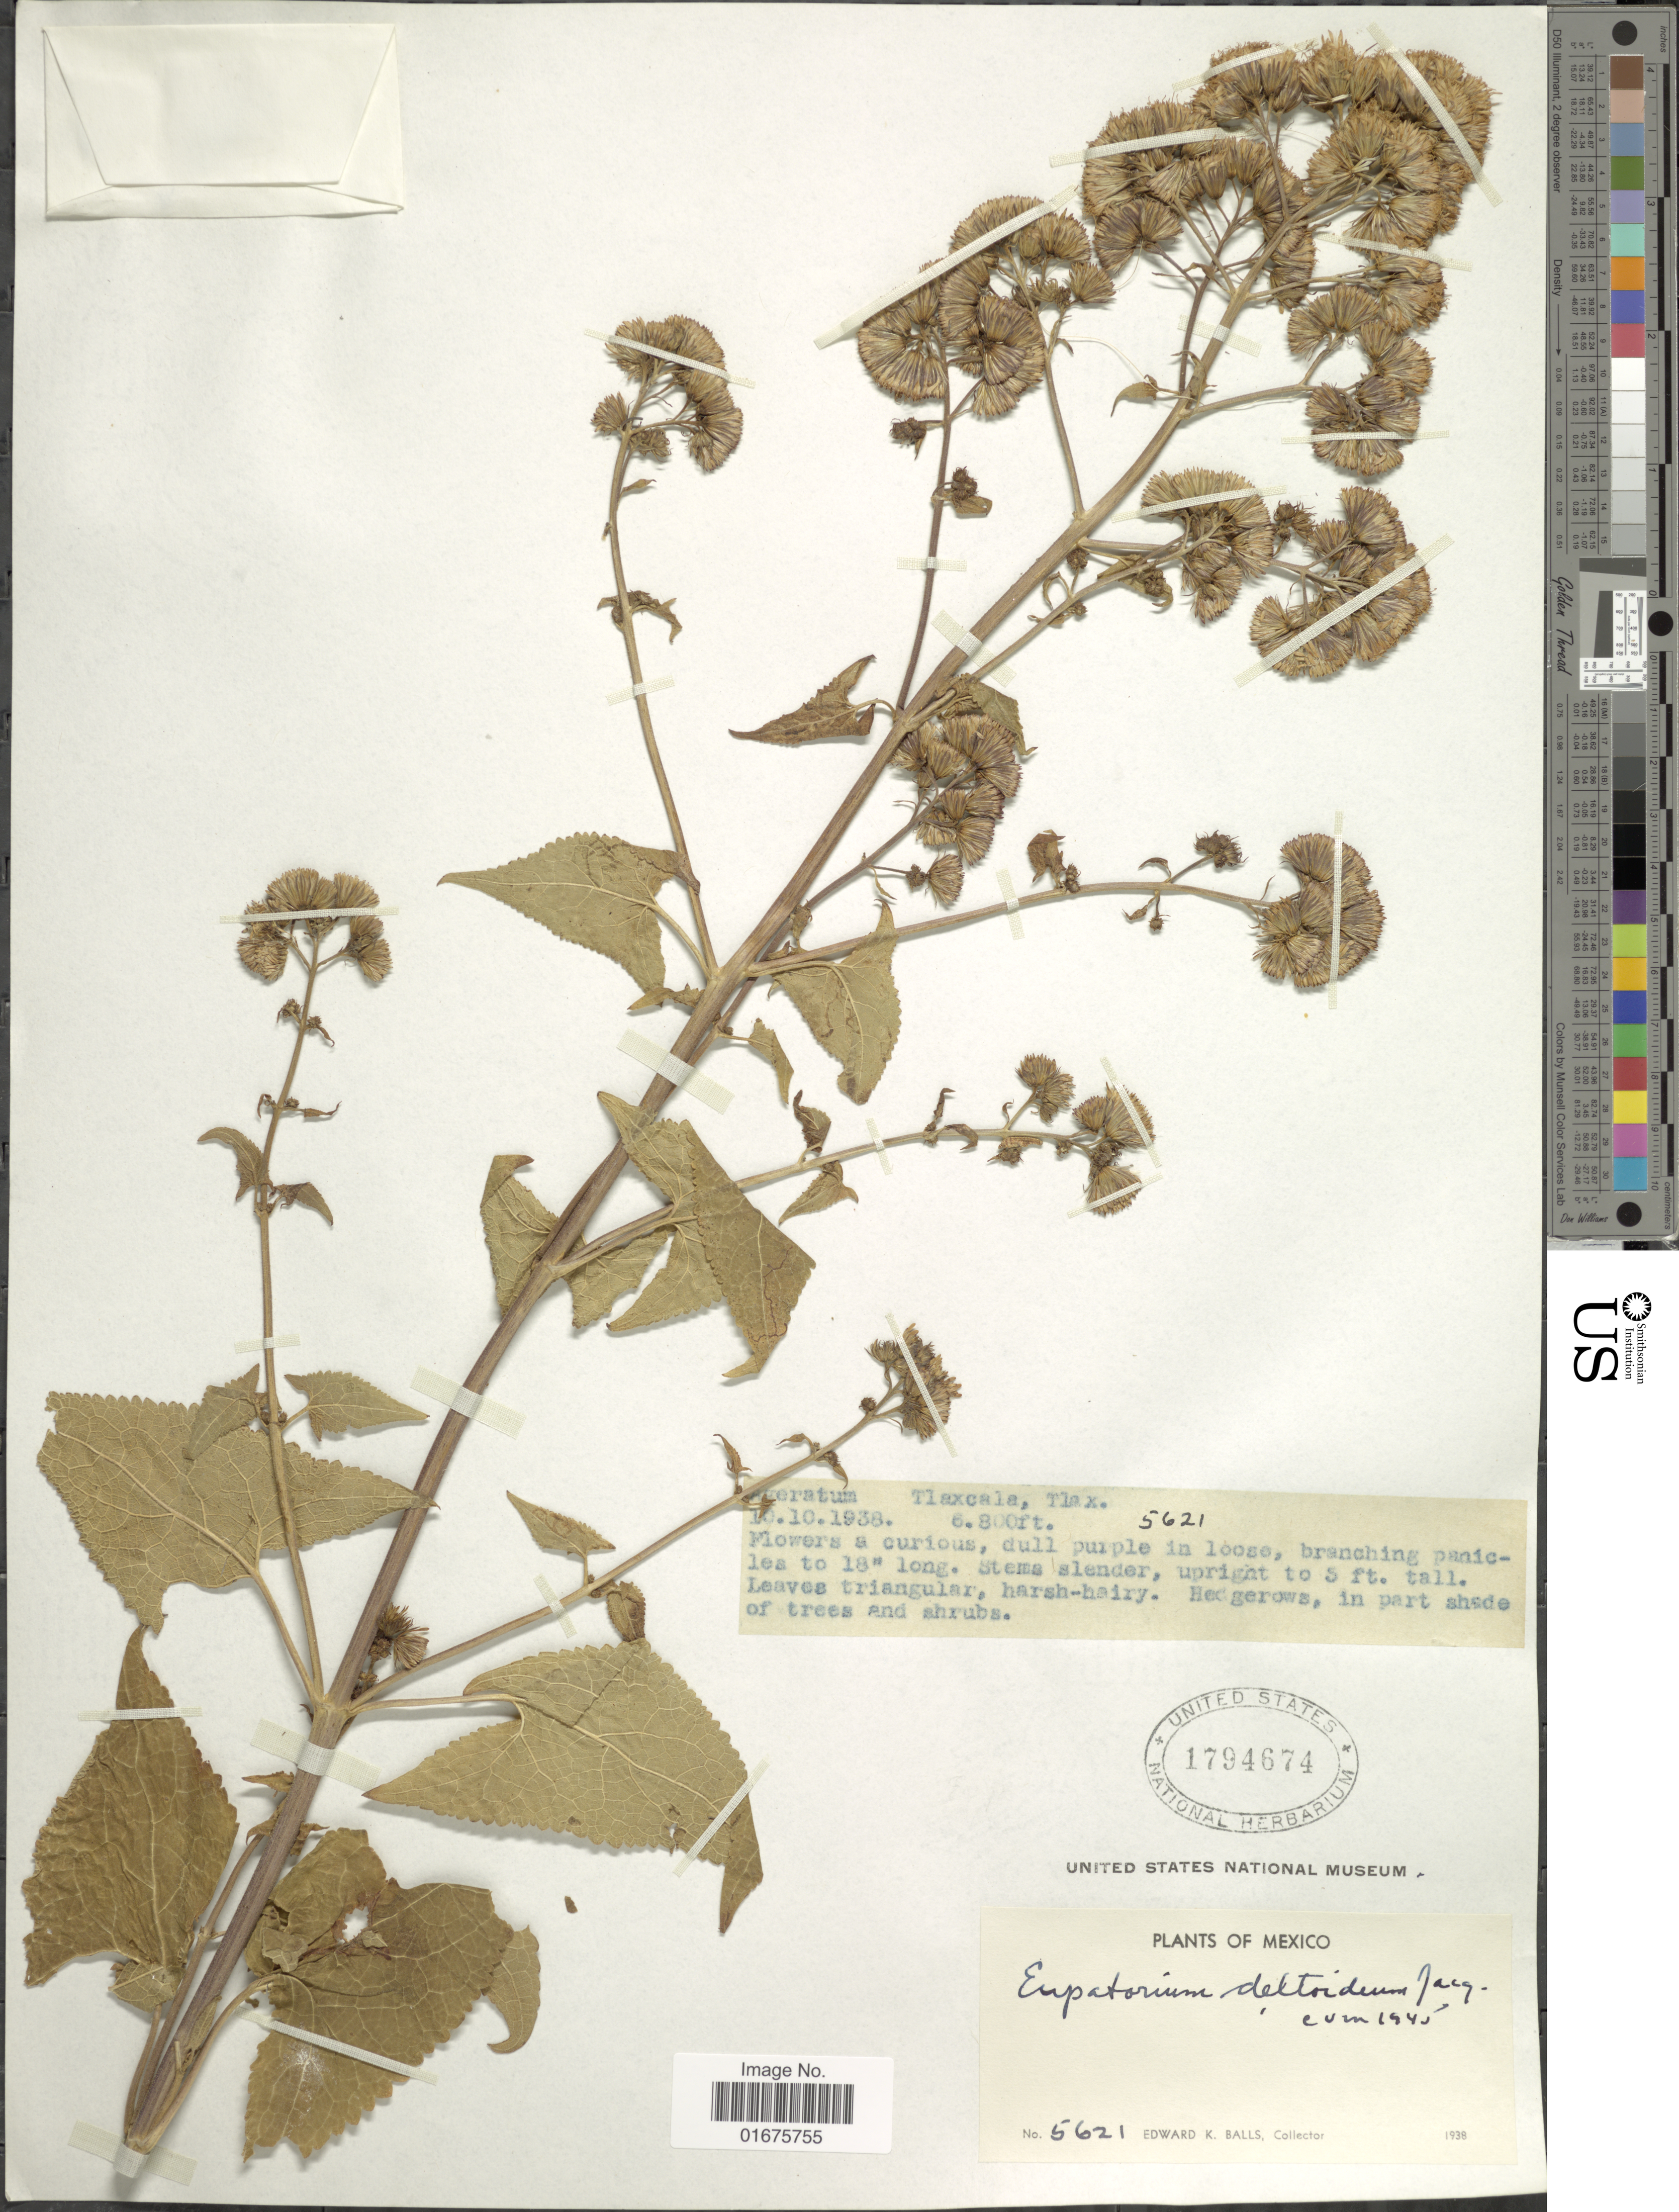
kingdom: Plantae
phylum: Tracheophyta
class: Magnoliopsida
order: Asterales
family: Asteraceae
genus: Ageratina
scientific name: Ageratina deltoidea (Jacq.) H. Rob. & R.M. King, ined.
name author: (Jacq.) H. Rob. & R.M. King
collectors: E. K. Balls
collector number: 5621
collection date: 1938-10-10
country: Mexico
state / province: Tlaxcala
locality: Tlaxcala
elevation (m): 2073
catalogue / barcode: US 1794674